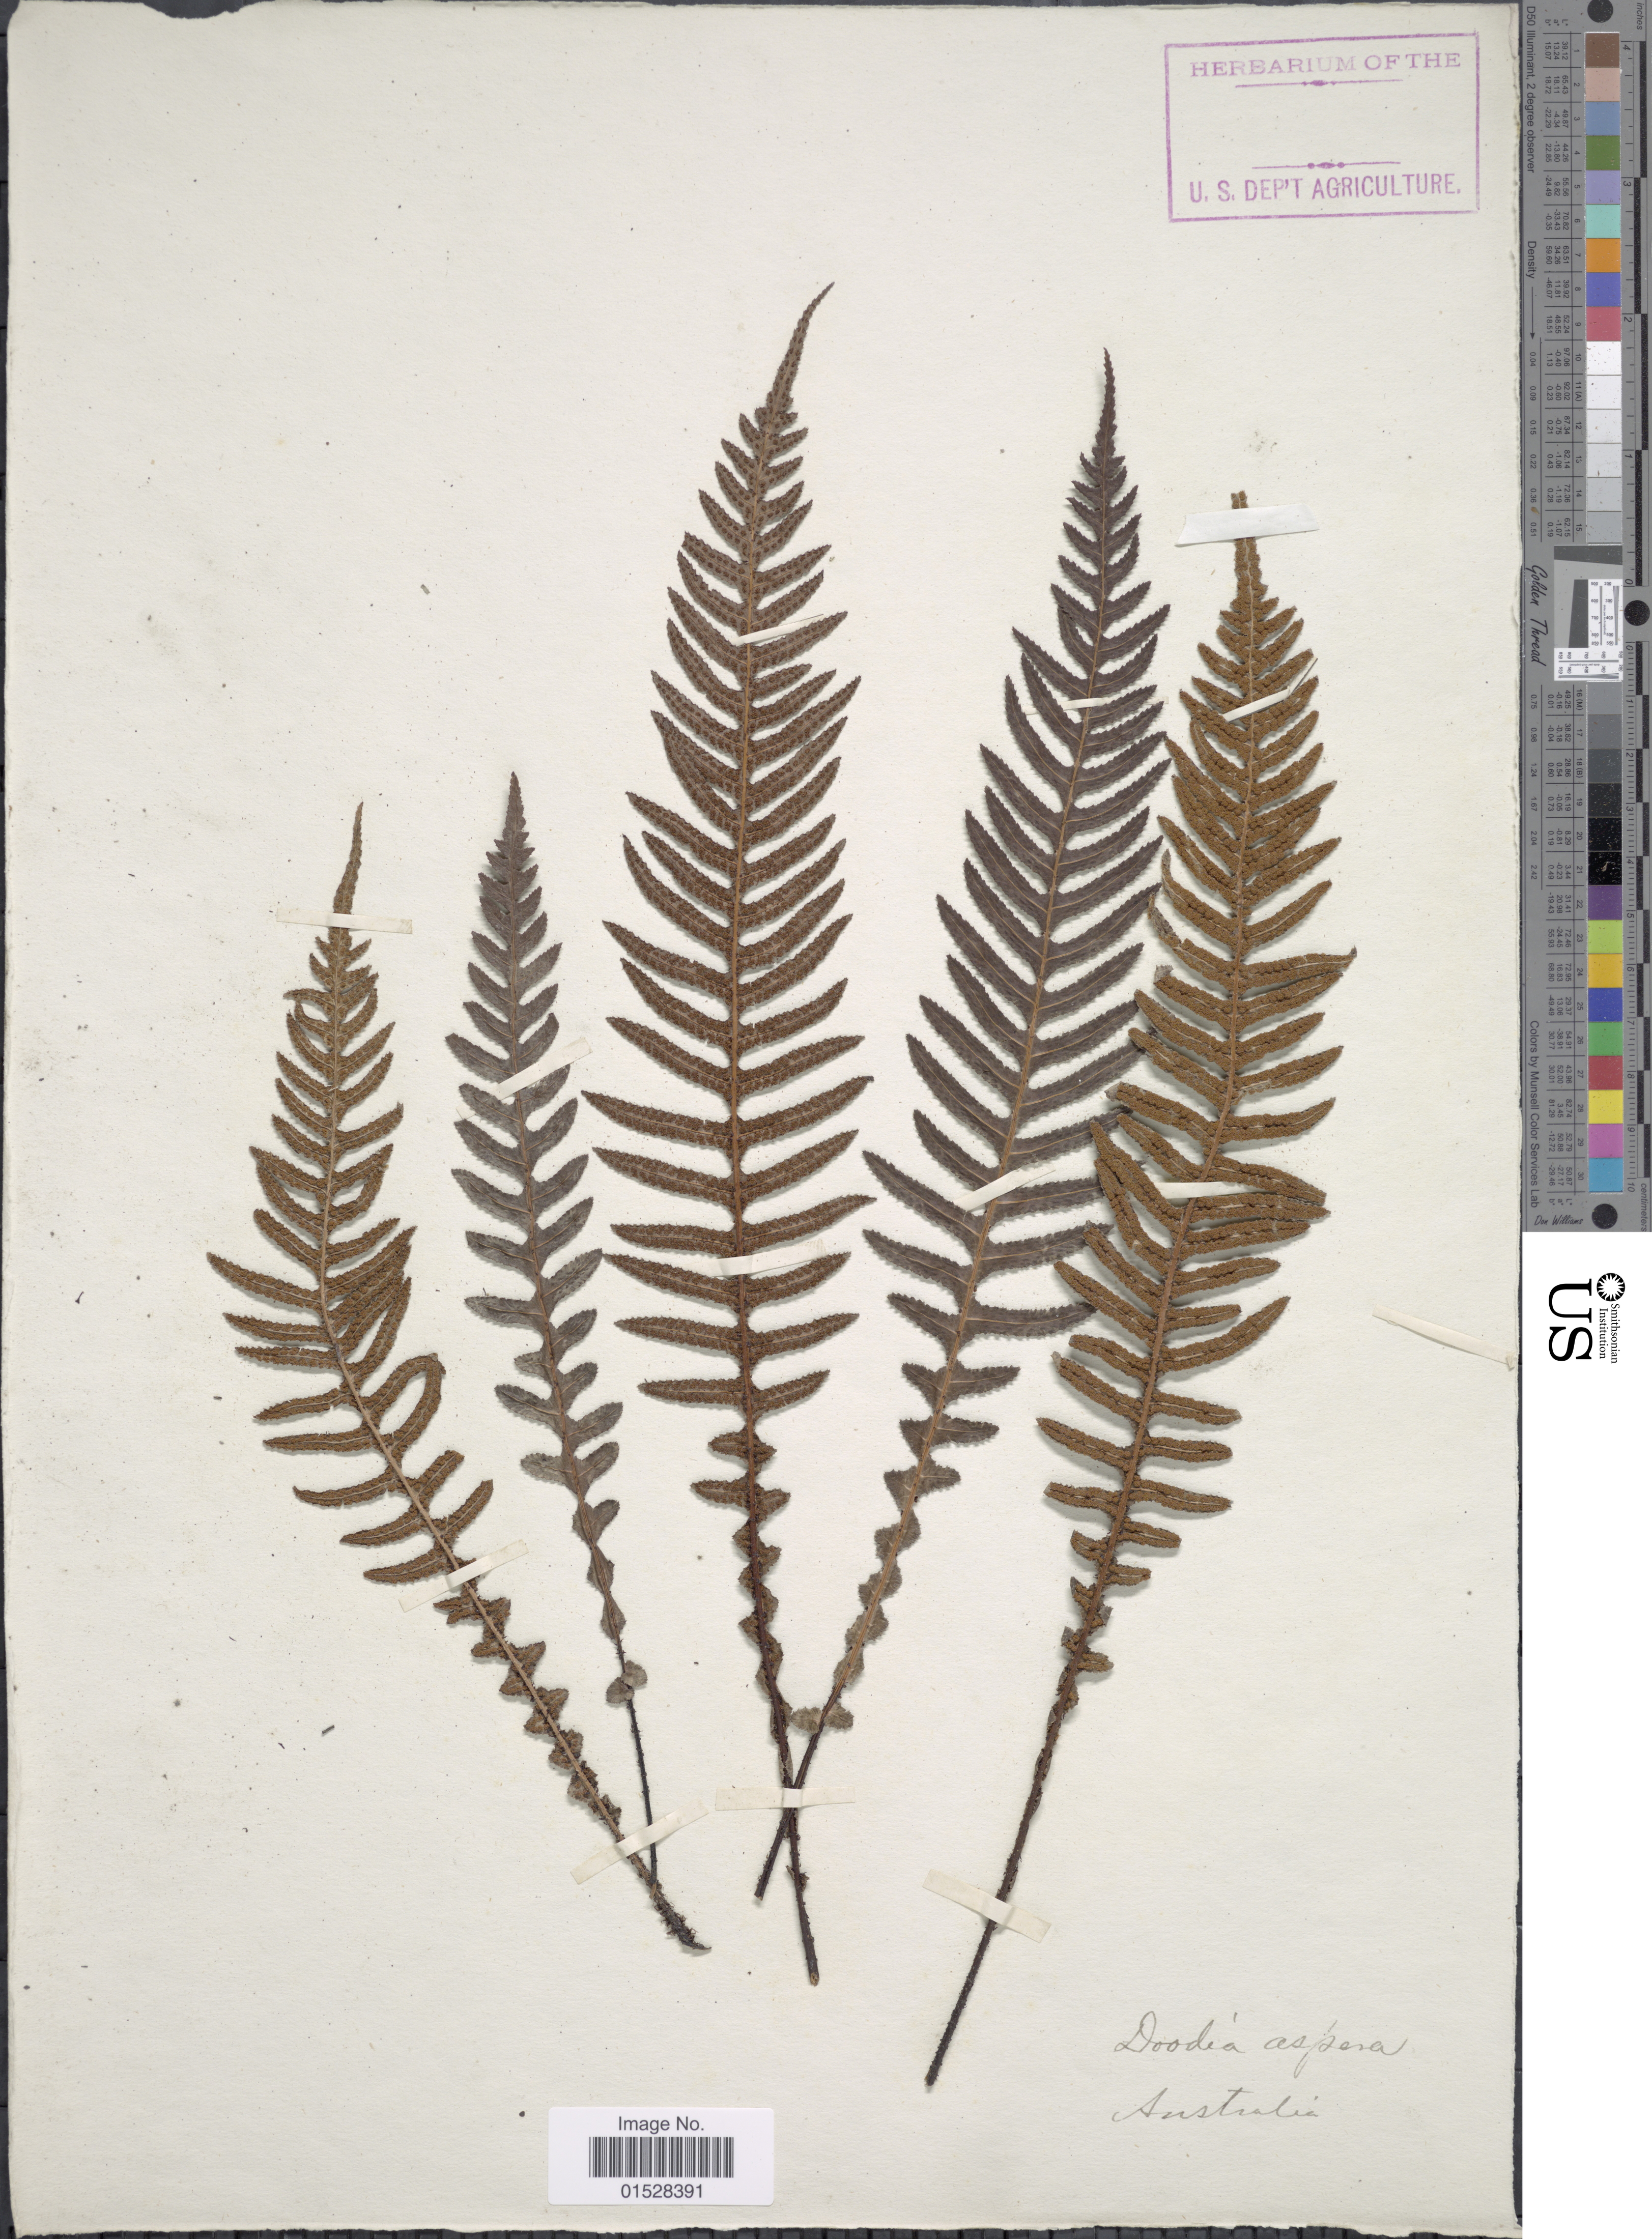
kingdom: Plantae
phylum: Tracheophyta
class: Polypodiopsida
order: Polypodiales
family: Blechnaceae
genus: Blechnum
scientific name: Blechnum neohollandicum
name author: Christenh.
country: Australia